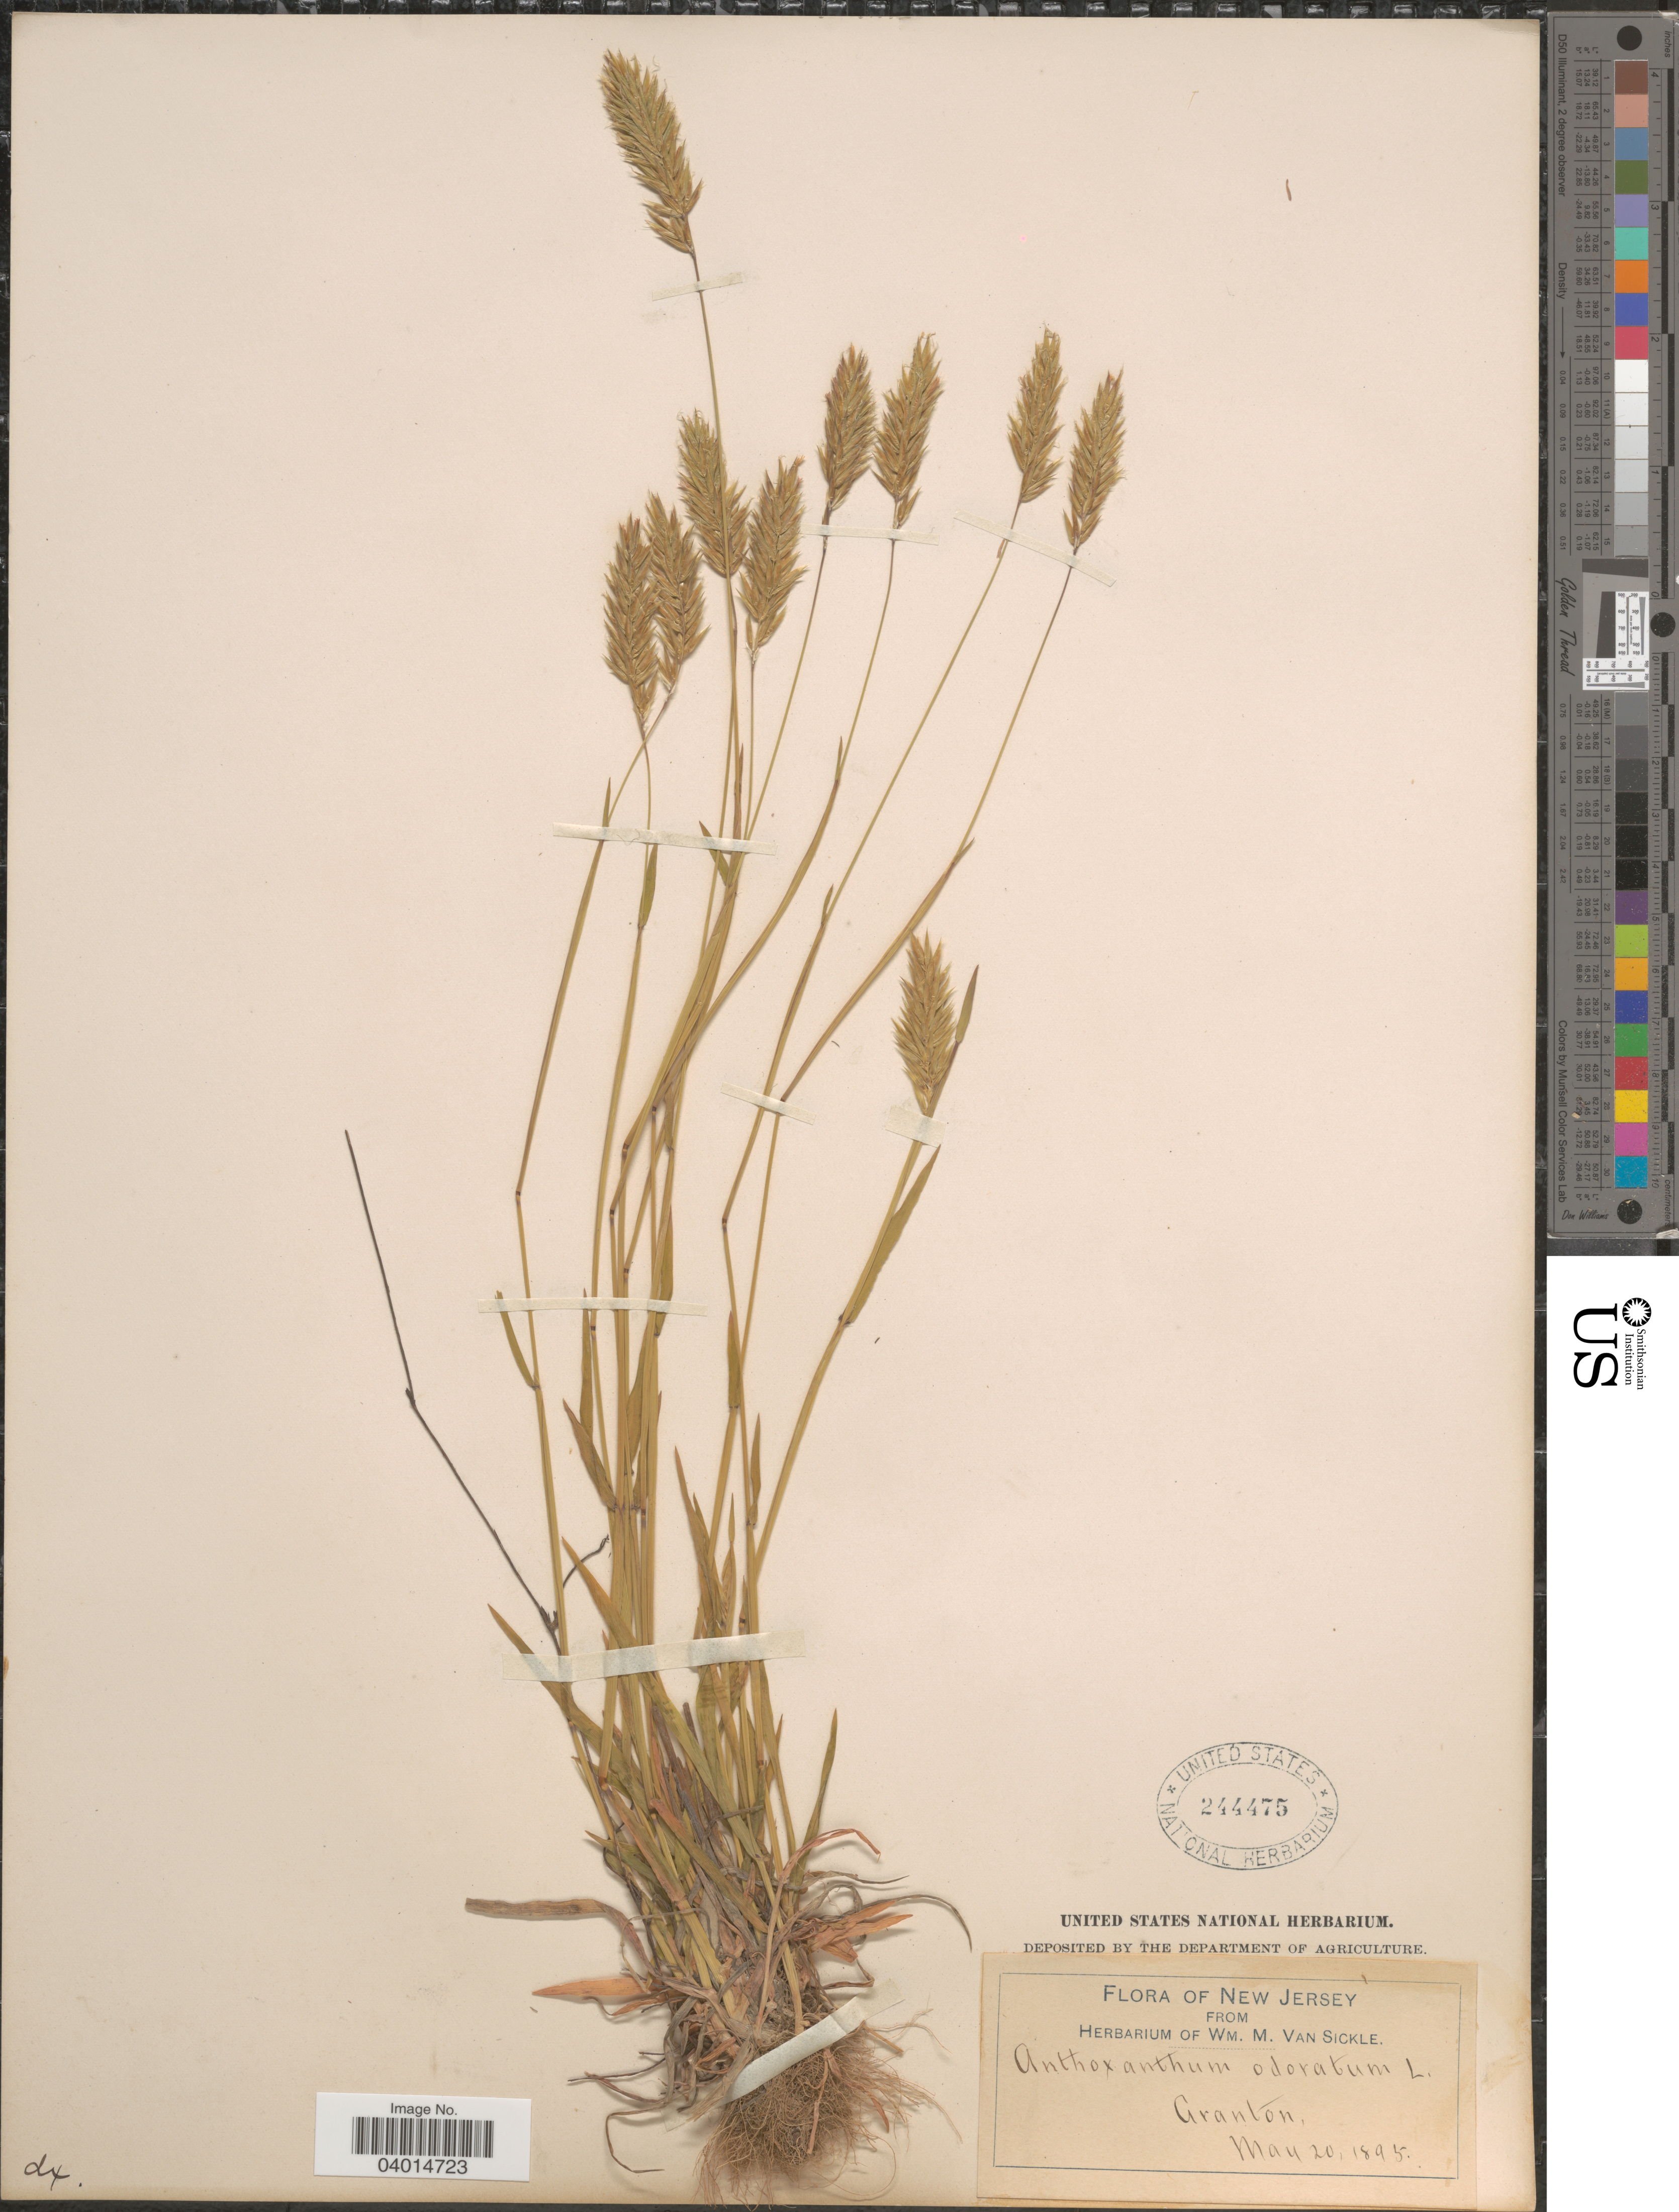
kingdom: Plantae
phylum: Tracheophyta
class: Liliopsida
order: Poales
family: Poaceae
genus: Anthoxanthum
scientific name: Anthoxanthum odoratum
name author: L.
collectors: ex herb. Wm. M. Van Sickle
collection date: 1895-05-20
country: United States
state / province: New Jersey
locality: Granton.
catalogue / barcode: US 244475